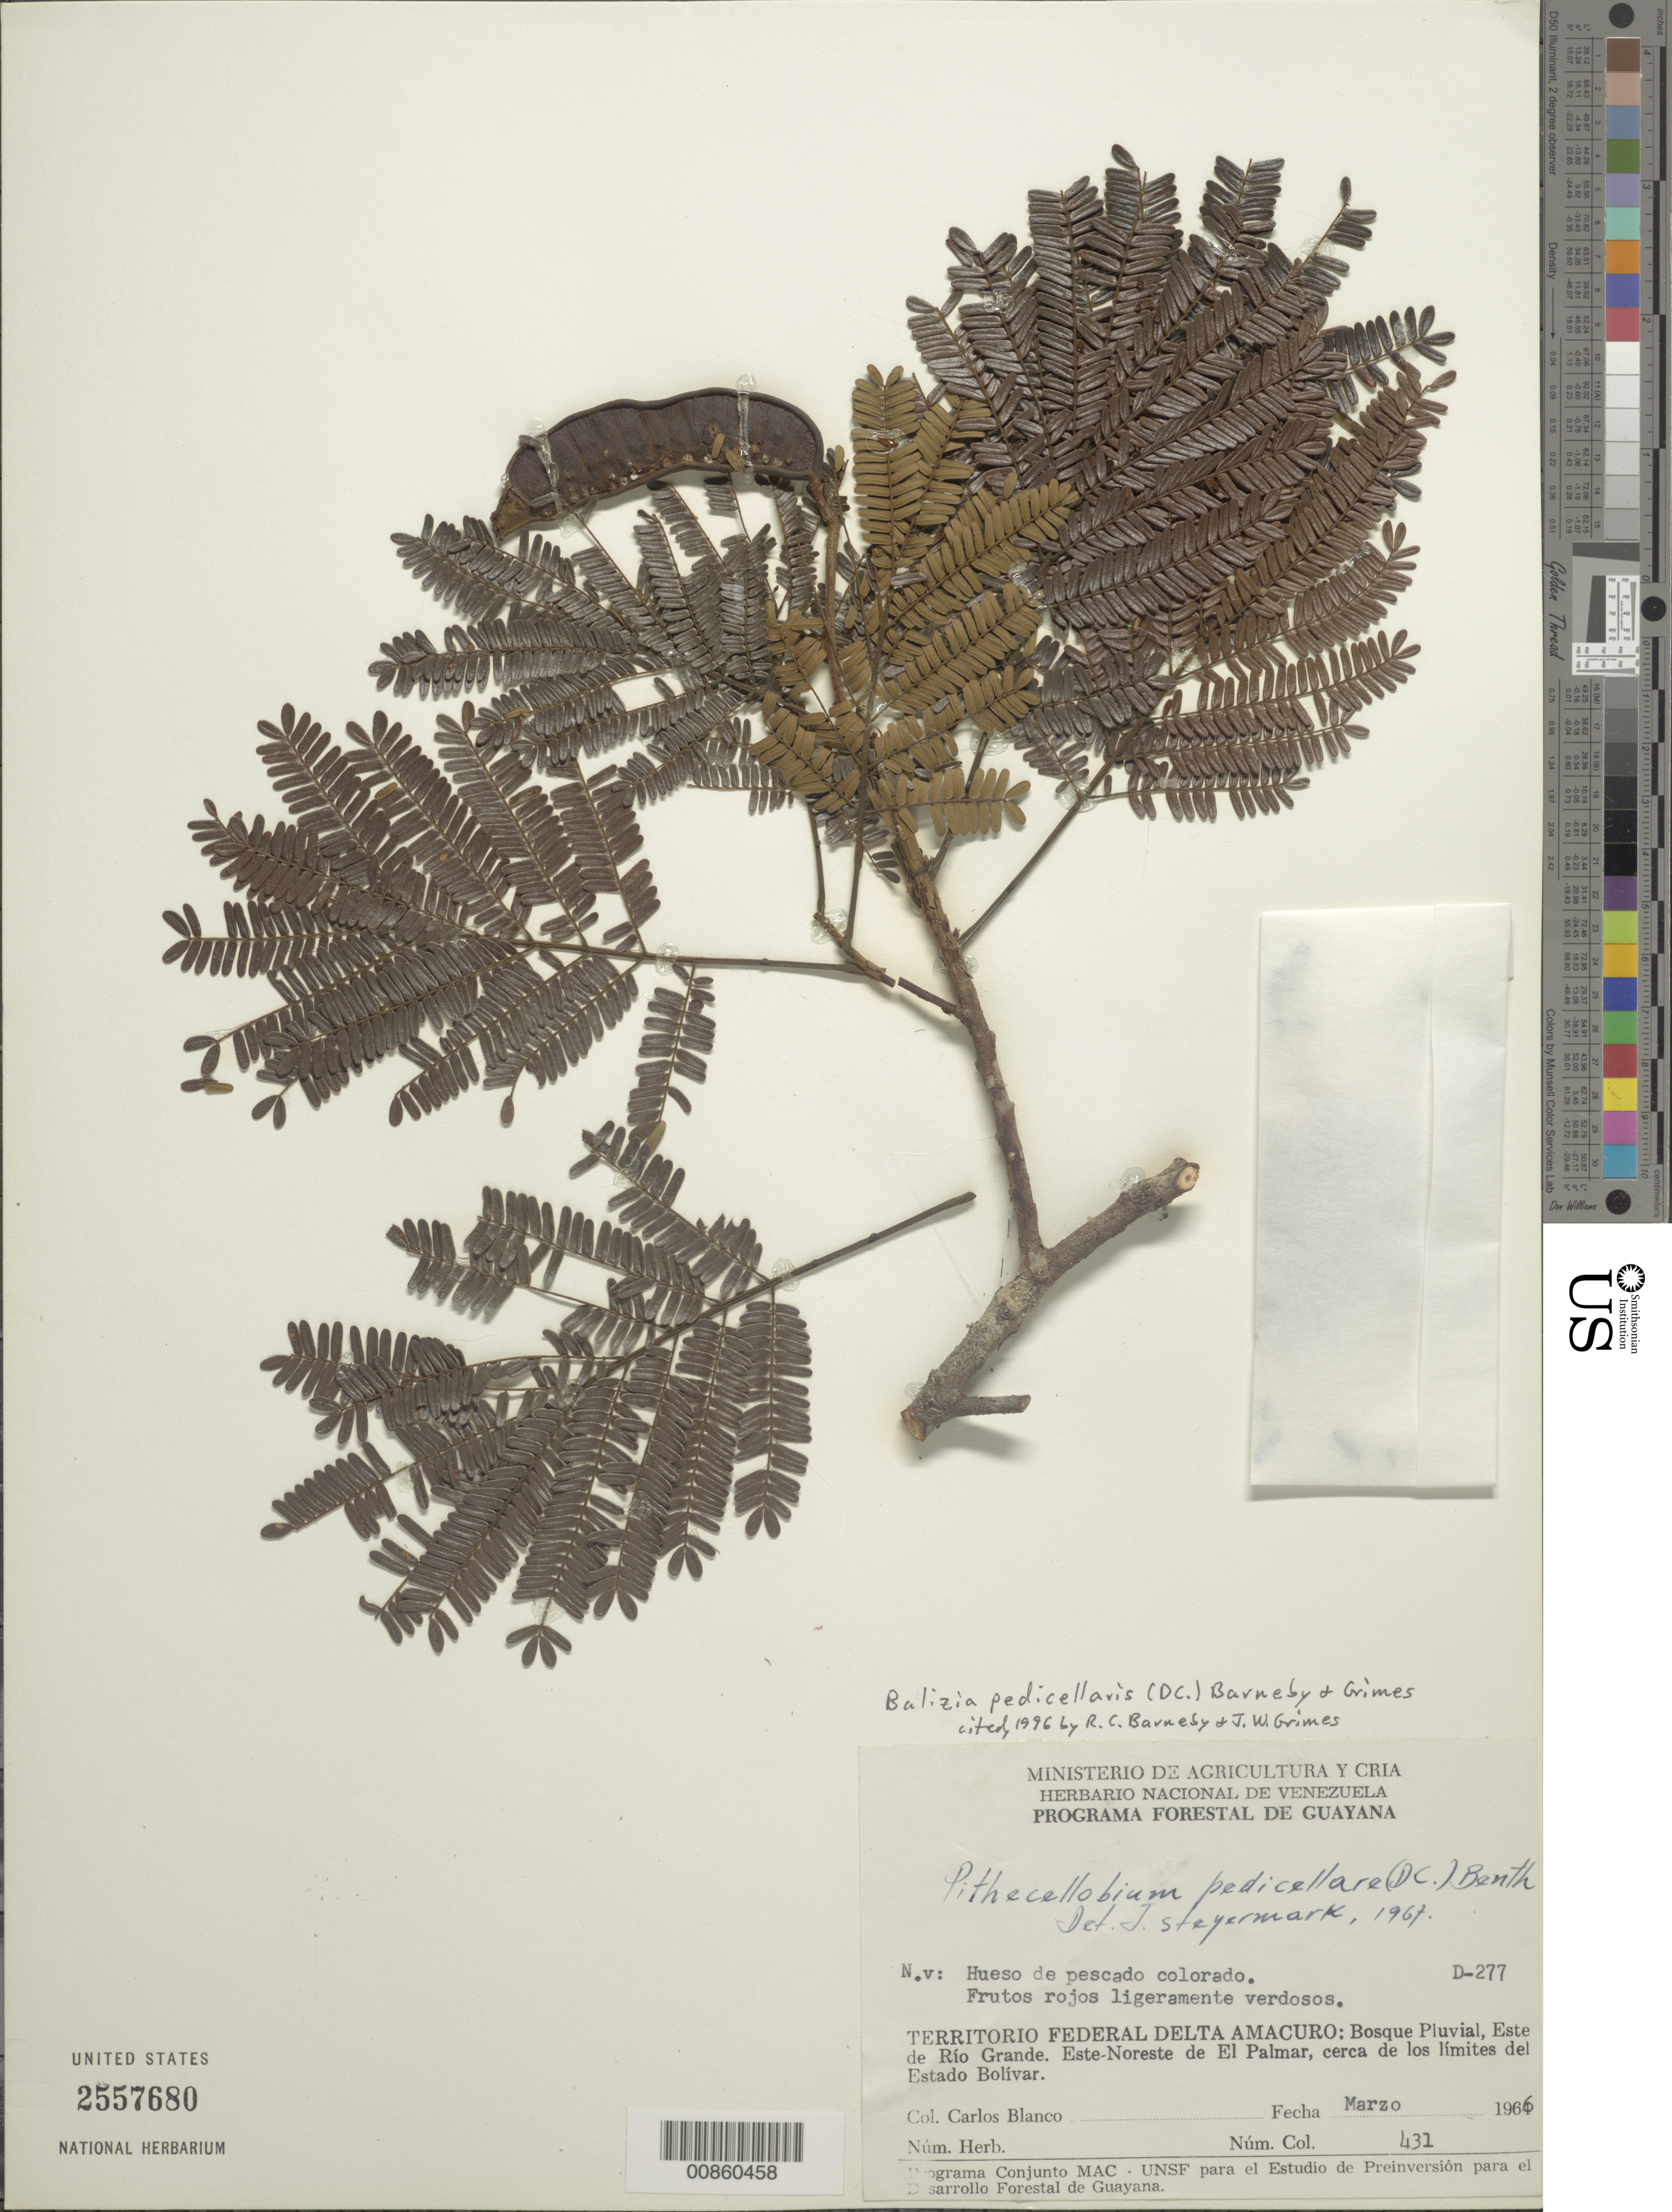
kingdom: Plantae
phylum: Tracheophyta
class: Magnoliopsida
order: Fabales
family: Fabaceae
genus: Hydrochorea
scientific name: Hydrochorea pedicellaris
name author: (DC.) M.V.B. Soares et al.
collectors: C. A. Blanco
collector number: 431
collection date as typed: Mar-66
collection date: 1966-03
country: Venezuela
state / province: Delta Amacuro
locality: Río Grande, Este de; Este-Noreste de El Palmar, cerca de los limites del Estado Bolívar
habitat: Bosque pluvial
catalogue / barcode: US 2557680